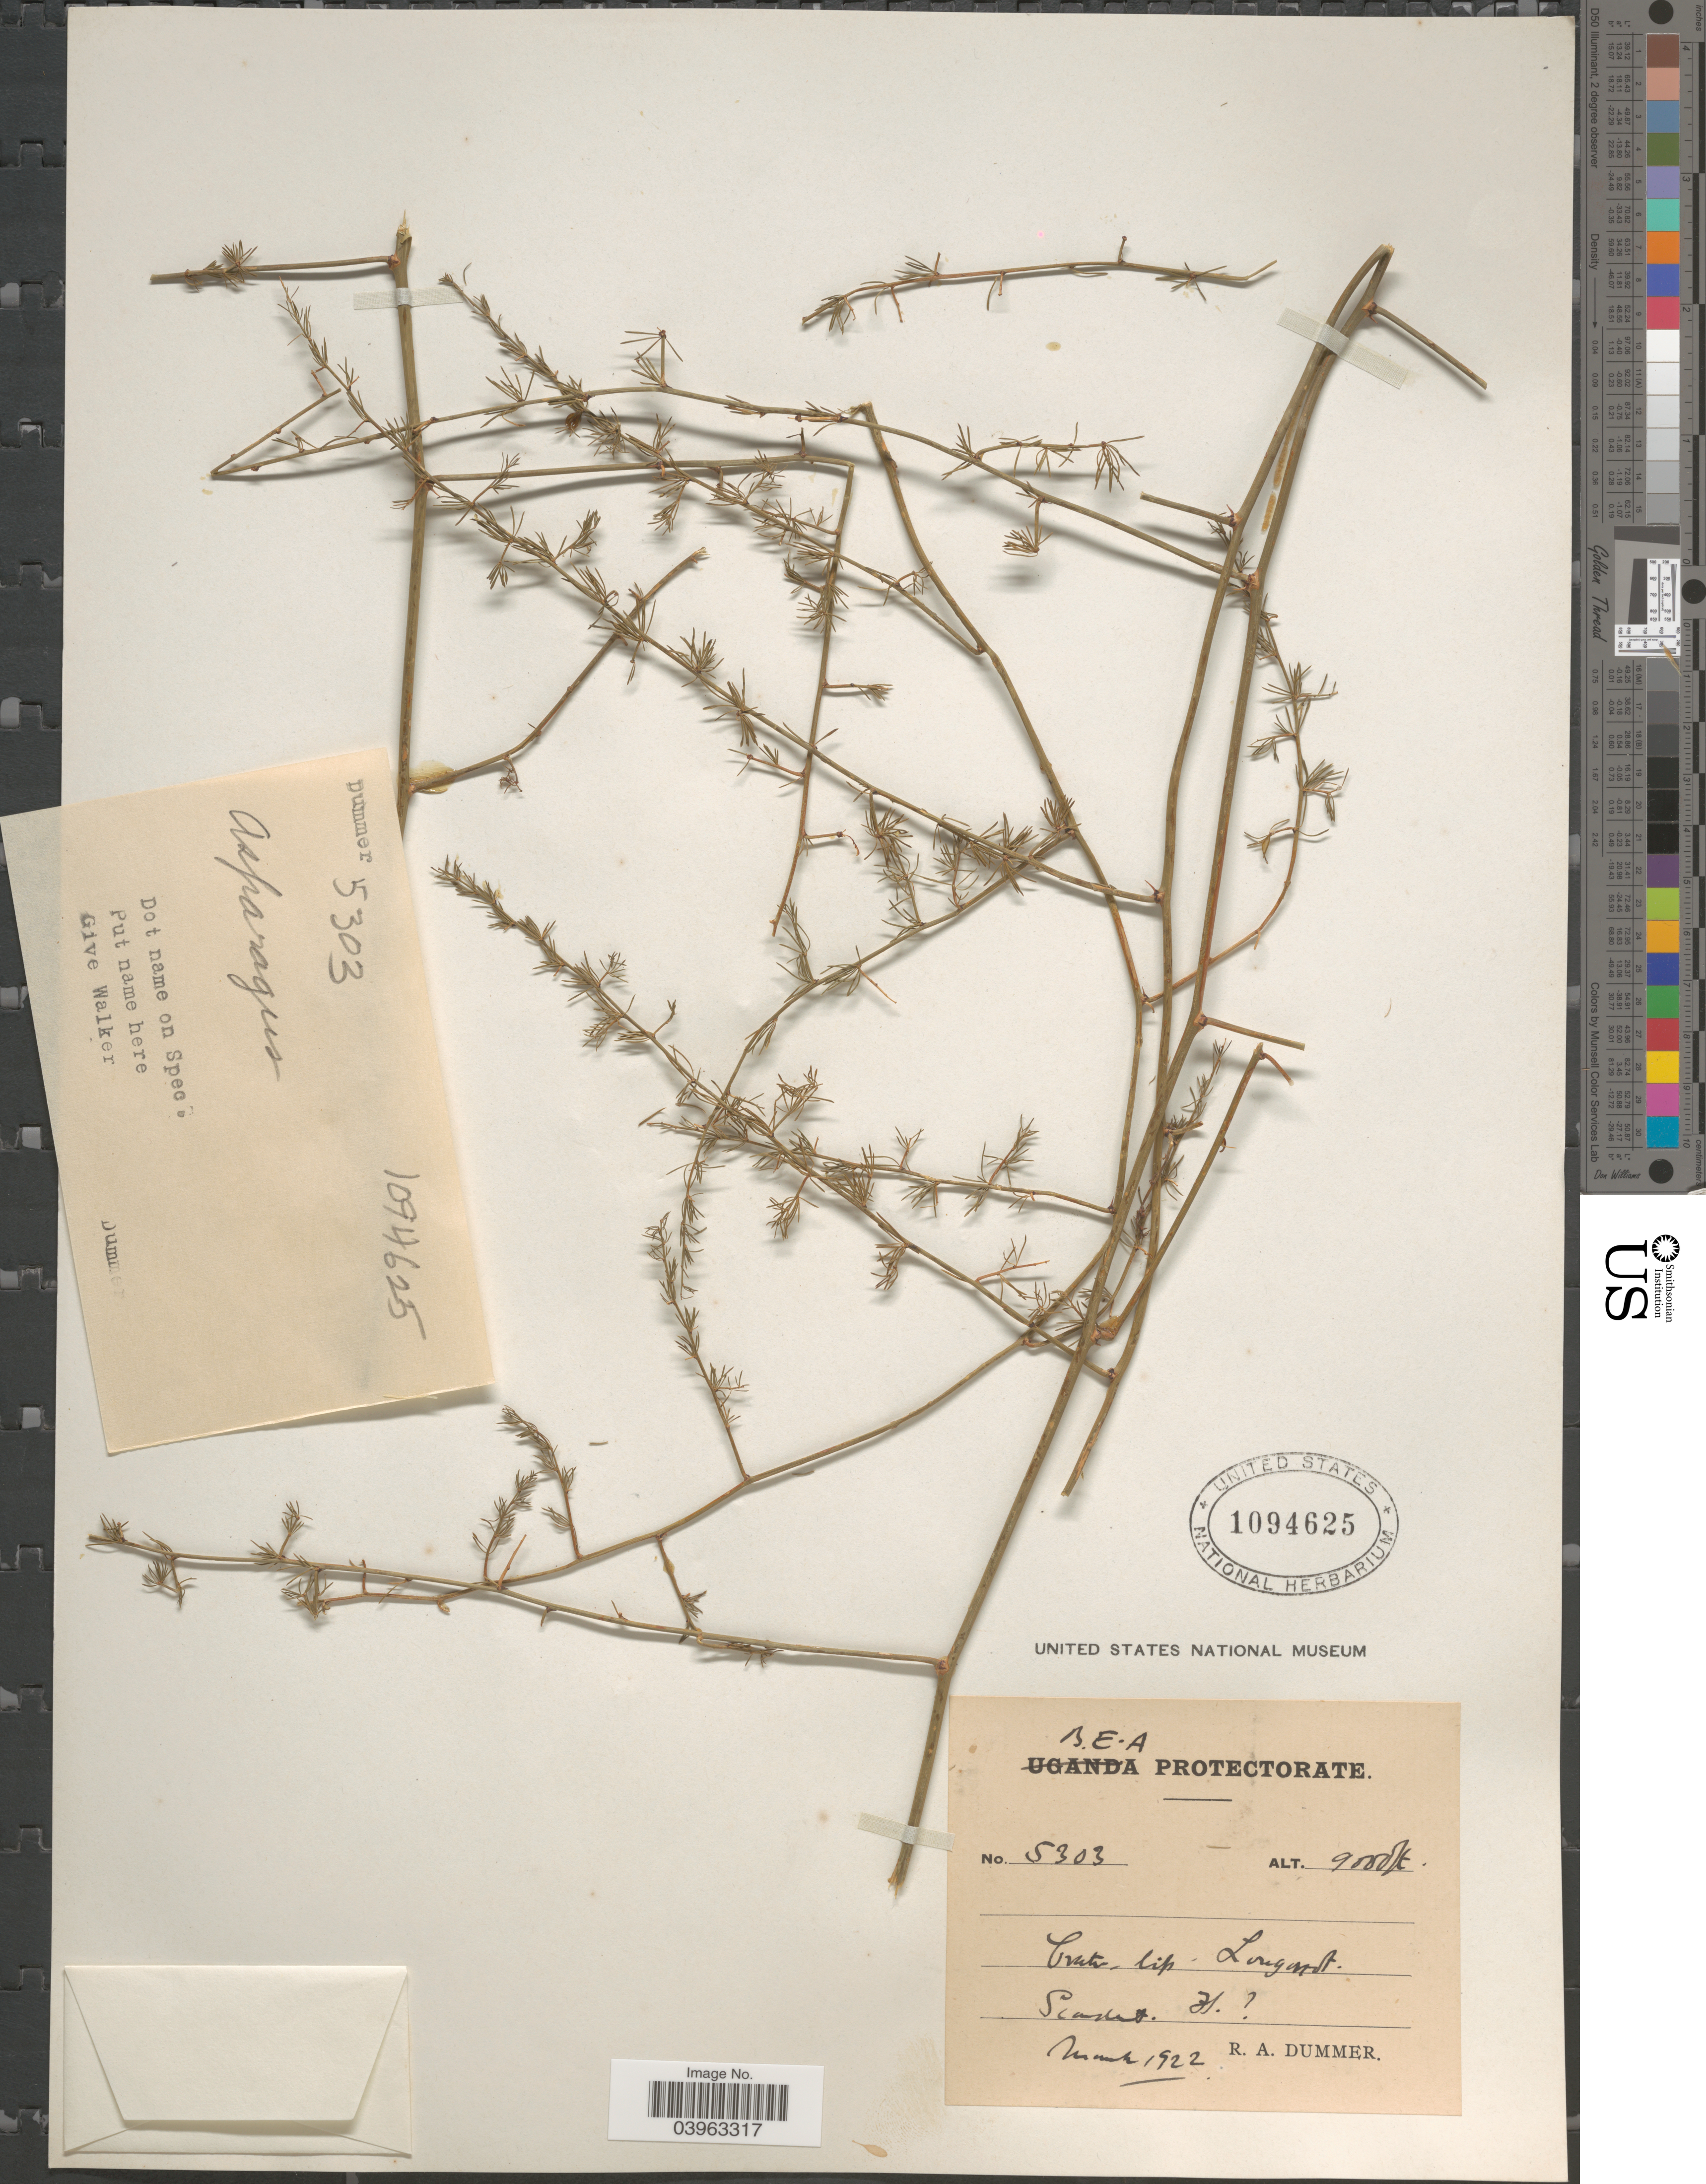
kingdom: Plantae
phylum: Tracheophyta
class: Liliopsida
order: Asparagales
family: Asparagaceae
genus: Asparagus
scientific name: Asparagus sp.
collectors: R. Dümmer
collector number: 5303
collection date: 1922-03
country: Kenya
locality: B.E.A Protectorate. Longonot.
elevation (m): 2743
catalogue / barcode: US 1094625